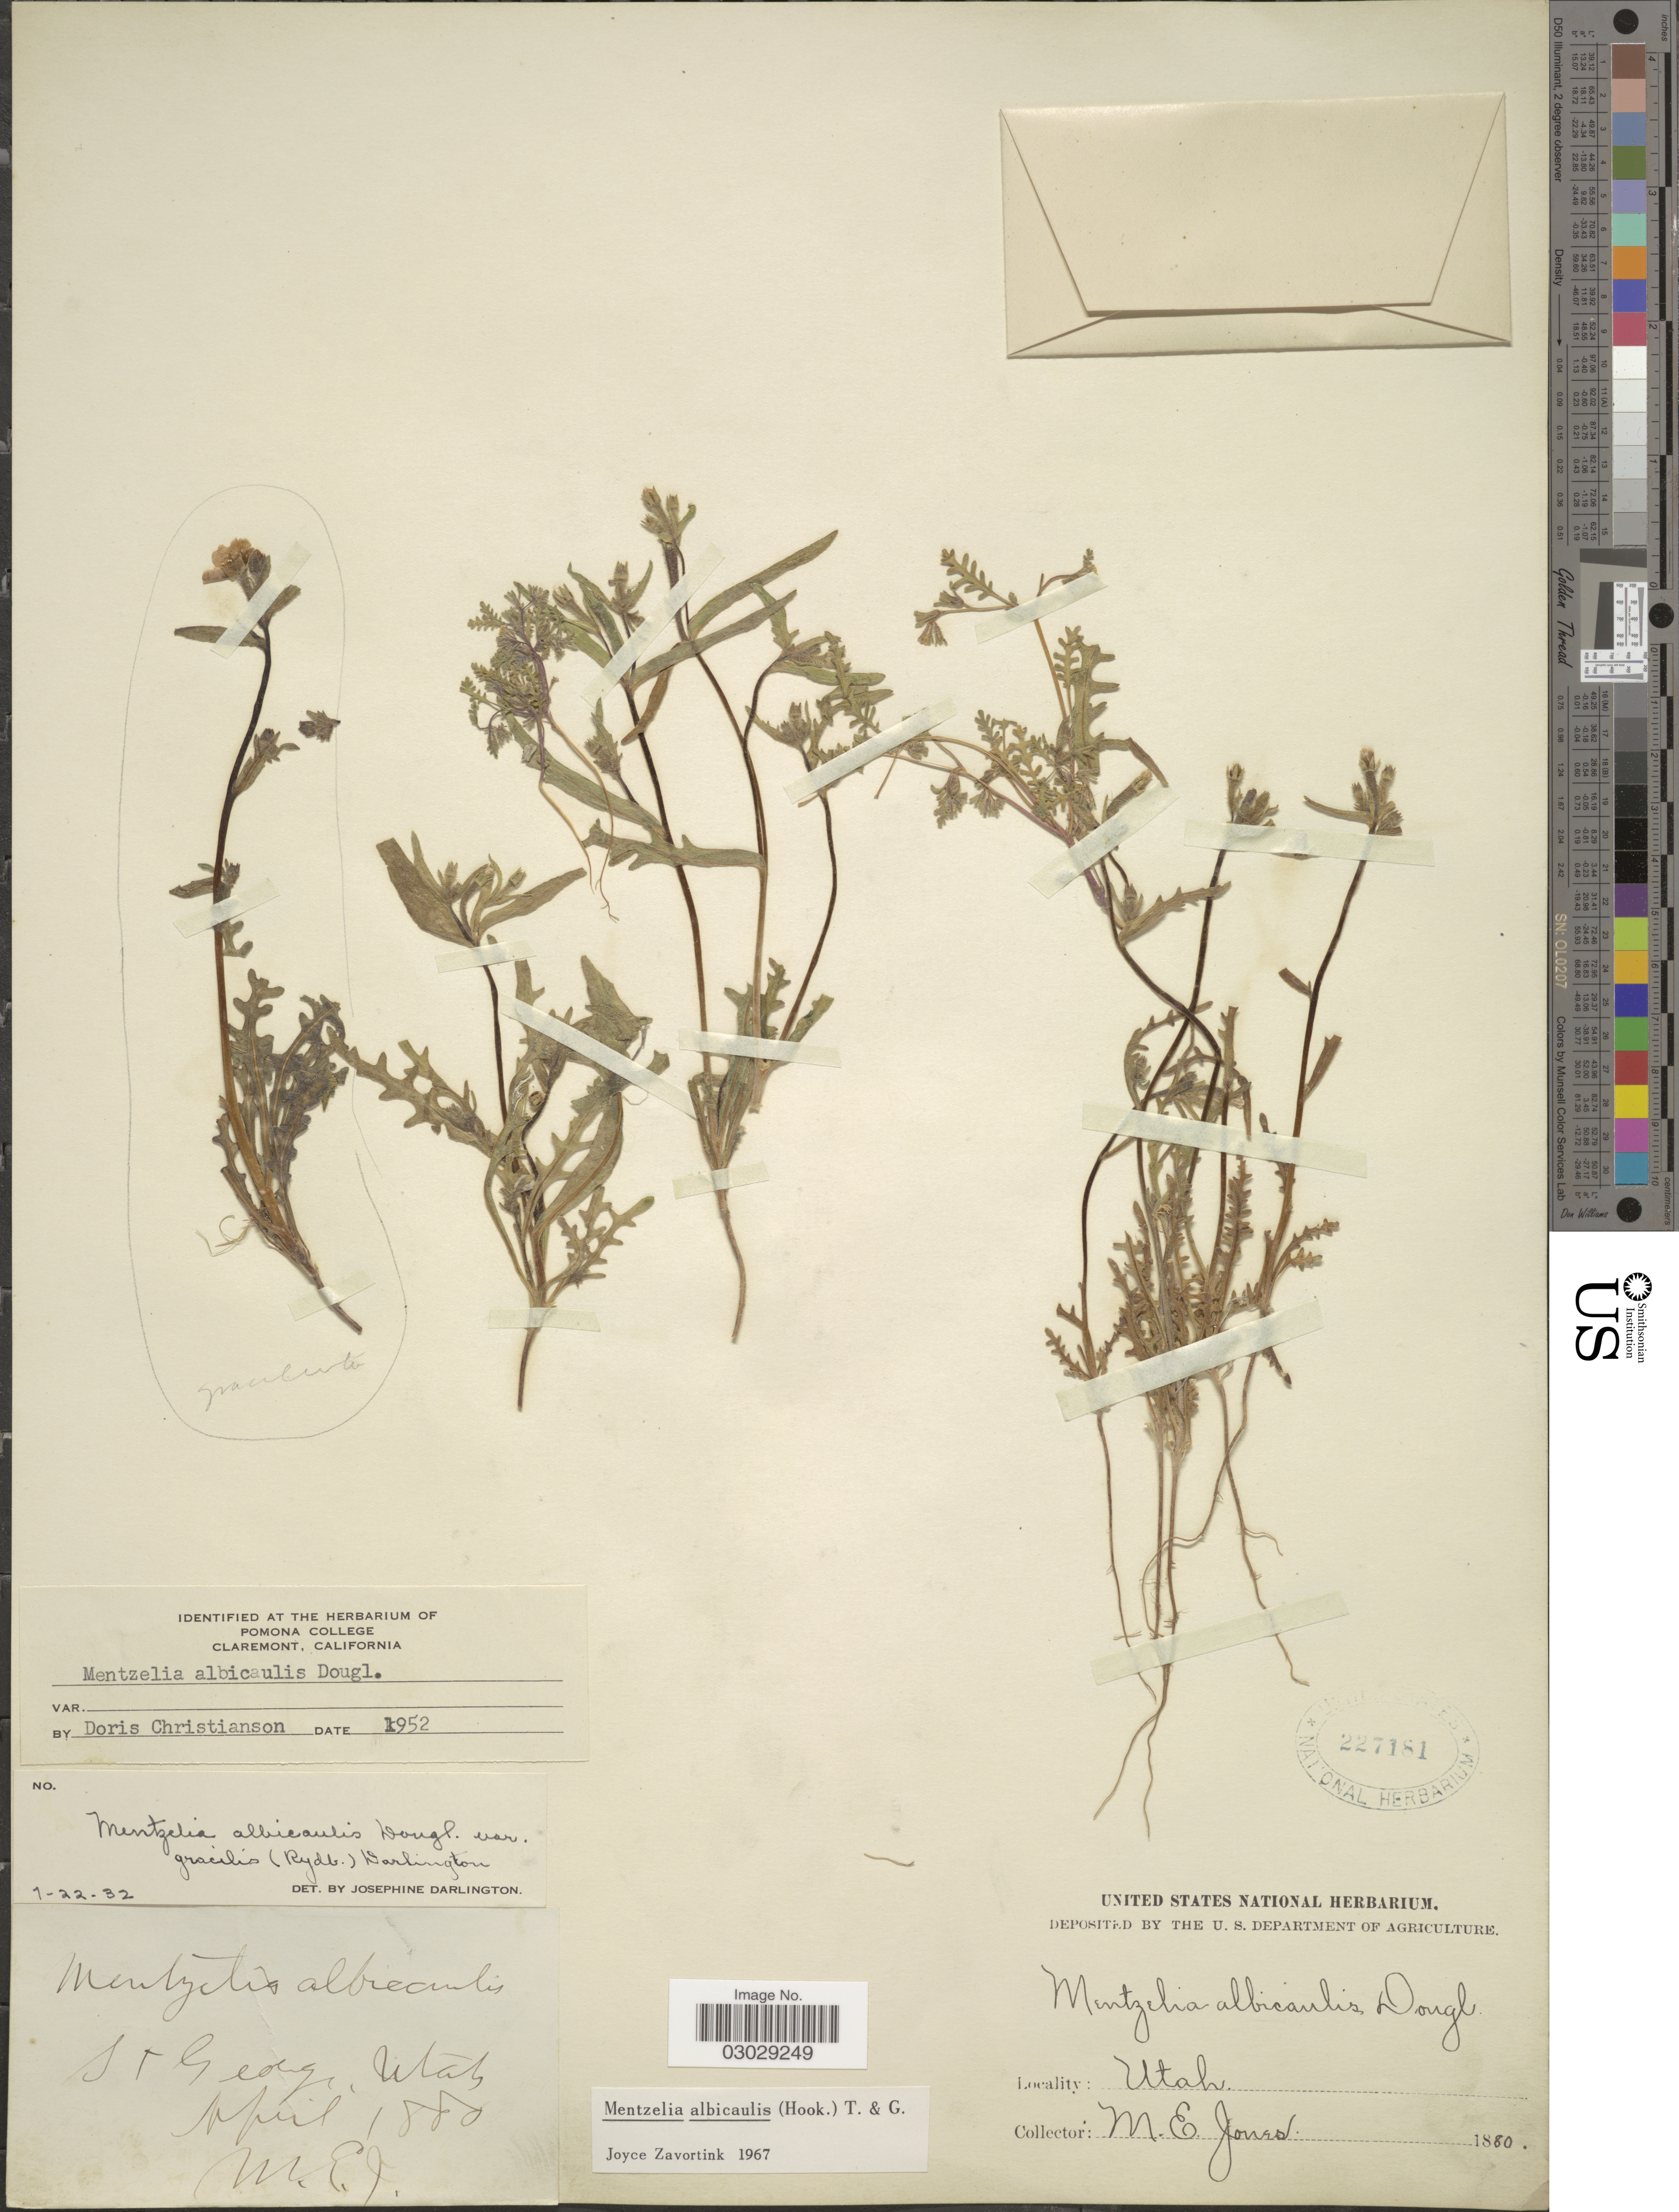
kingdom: Plantae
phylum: Tracheophyta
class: Magnoliopsida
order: Cornales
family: Loasaceae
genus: Mentzelia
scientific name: Mentzelia albicaulis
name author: (Douglas ex Hook.) Douglas ex Torr. & A. Gray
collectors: M. E. Jones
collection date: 1880-04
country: United States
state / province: Utah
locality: St. George.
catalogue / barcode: US 227181